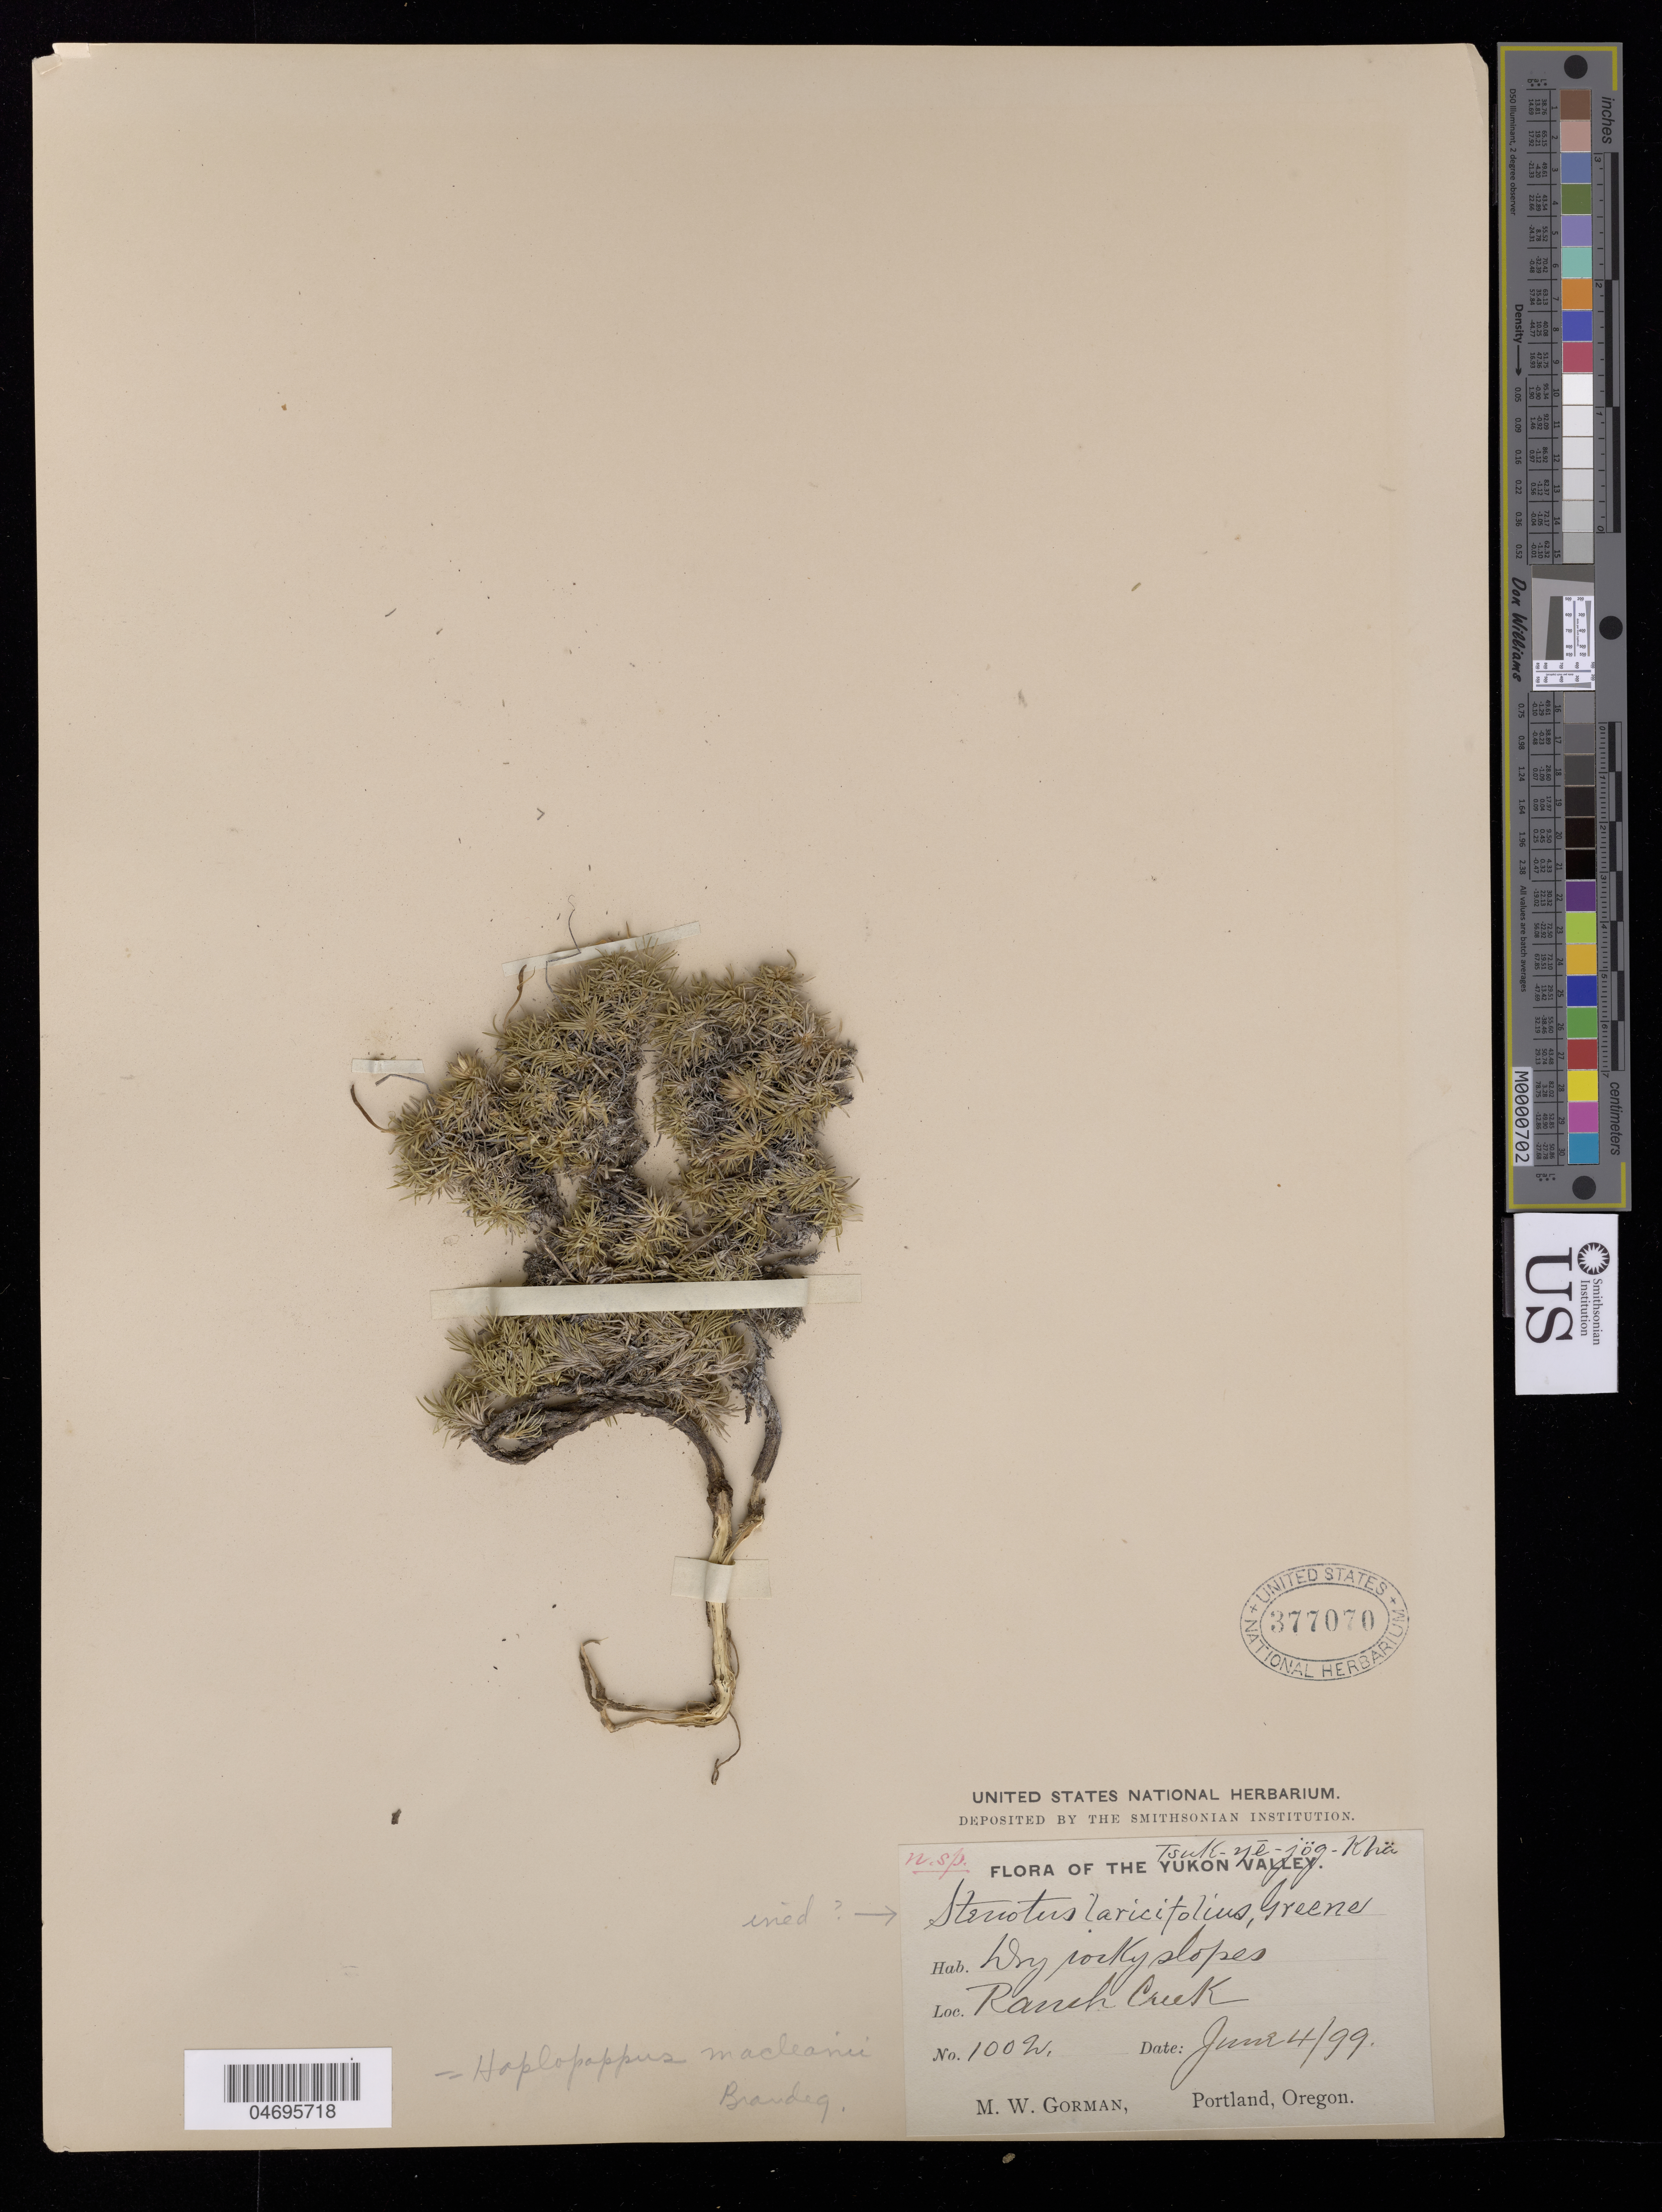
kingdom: Plantae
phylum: Tracheophyta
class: Magnoliopsida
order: Asterales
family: Asteraceae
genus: Haplopappus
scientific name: Haplopappus macleanii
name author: Brandegee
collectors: M. W. Gorman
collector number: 1002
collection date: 1899-06-04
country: Canada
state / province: Yukon Territory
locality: Ranch Creek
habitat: Dry rocky slopes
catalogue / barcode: US 377070